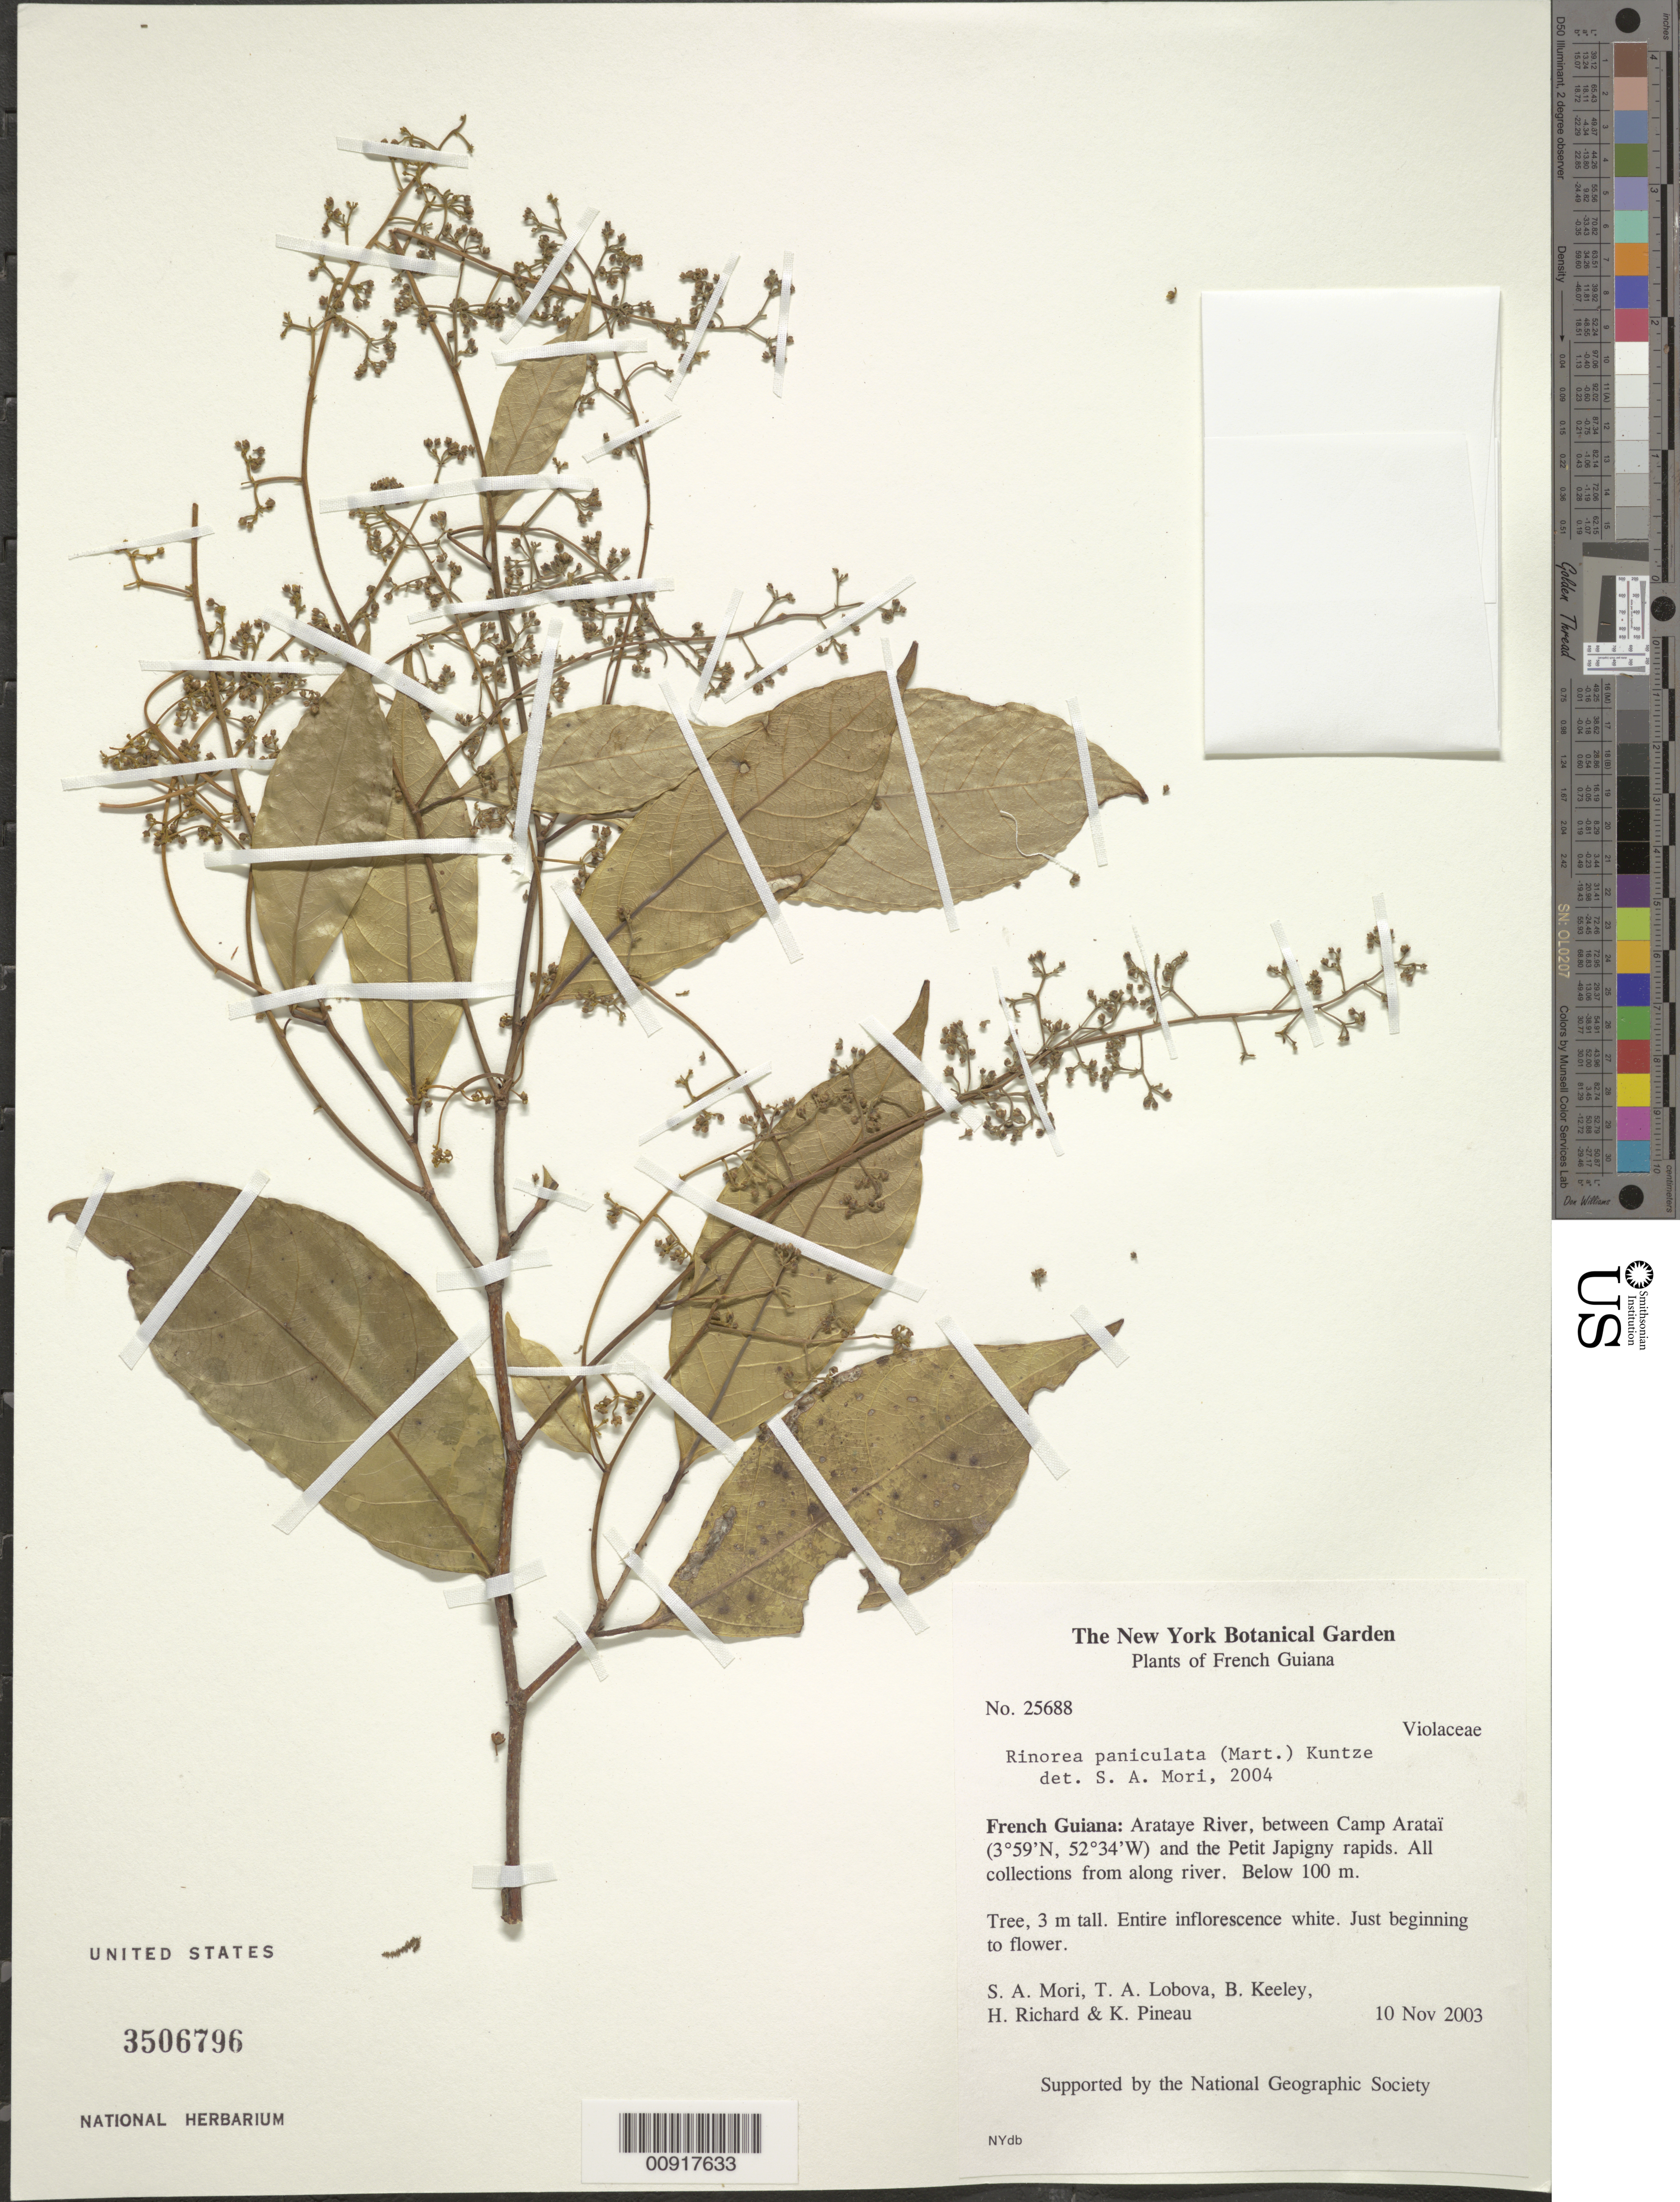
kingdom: Plantae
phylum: Tracheophyta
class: Magnoliopsida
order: Malpighiales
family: Violaceae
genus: Rinorea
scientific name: Rinorea paniculata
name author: (Mart.) Kuntze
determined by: Mori, Scott A.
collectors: S. Mori, T. Lobova & B. W. Keeley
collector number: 25688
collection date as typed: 10-Nov-03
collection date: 2003-11-10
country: French Guiana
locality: Arataye R., between Camp Arataï and Petit Japigny rapids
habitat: Along river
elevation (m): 100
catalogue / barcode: US 3506796